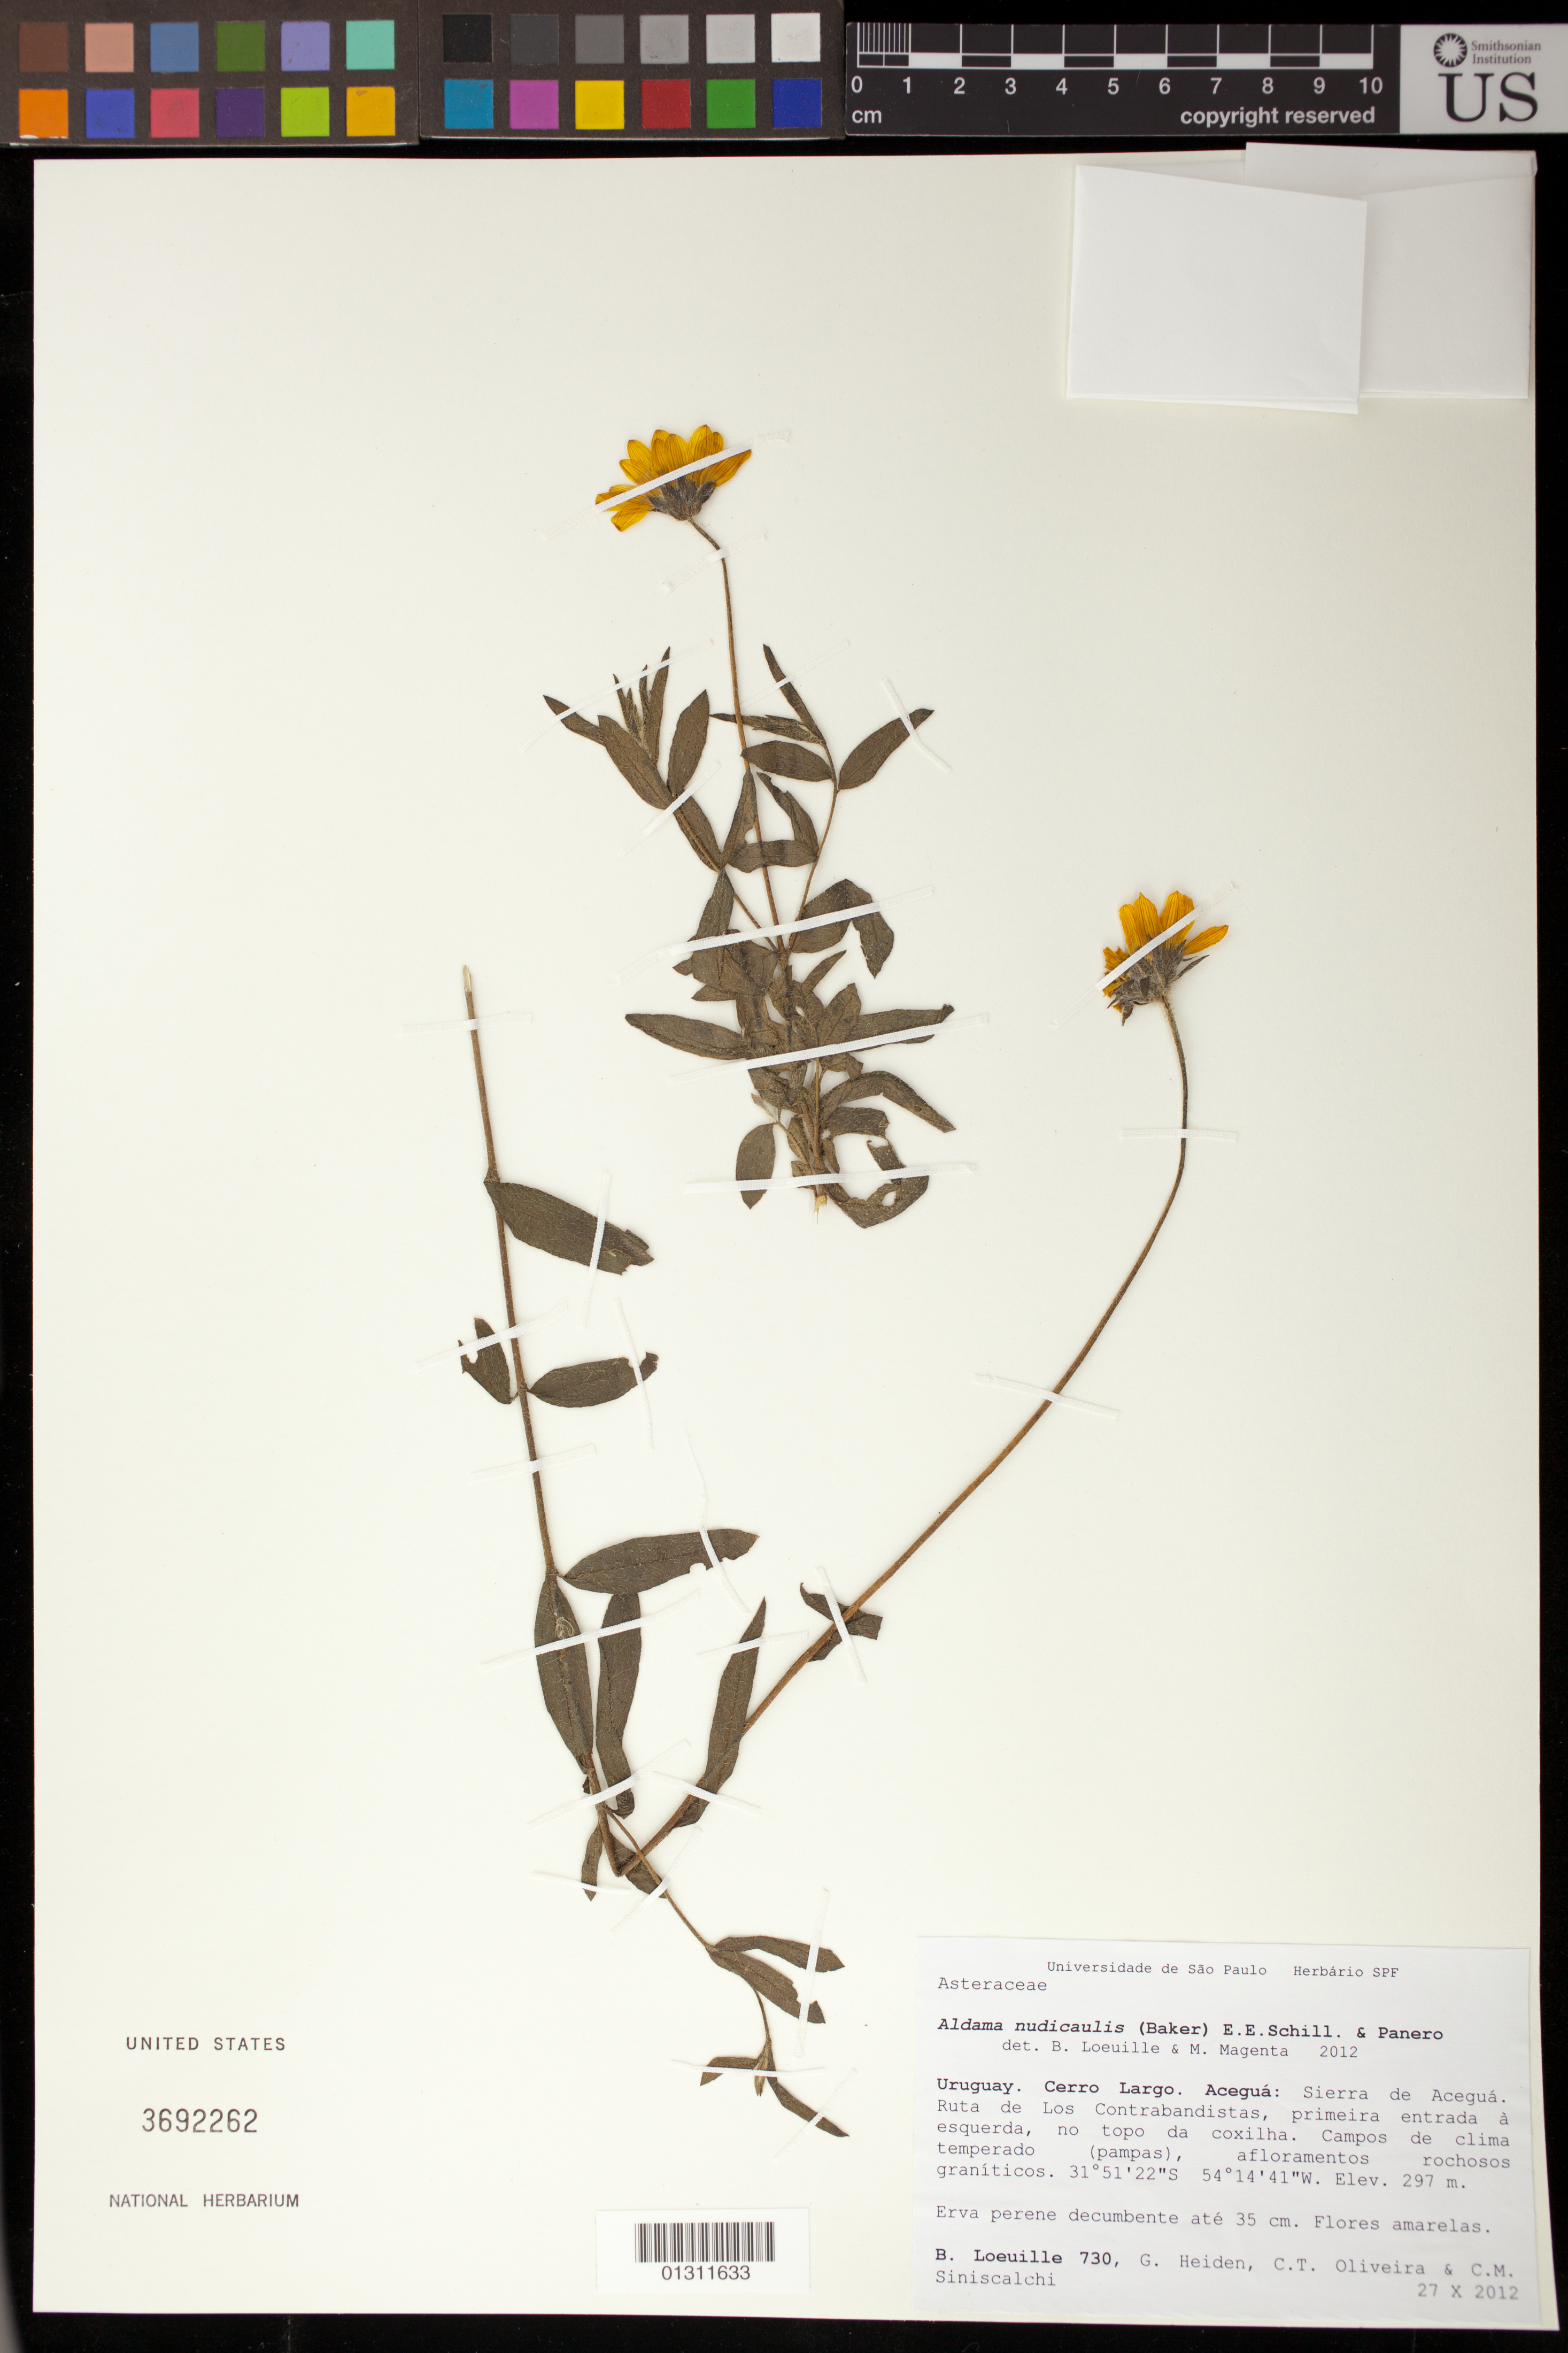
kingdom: Plantae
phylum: Tracheophyta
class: Magnoliopsida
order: Asterales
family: Asteraceae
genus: Viguiera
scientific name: Viguiera nudicaulis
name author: Baker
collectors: B. Loeuille, G. Heiden, C. T. Oliveira & C. Siniscalchi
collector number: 730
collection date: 2012-10-27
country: Brazil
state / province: Rio Grande do Sul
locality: Cerro Largo. Acegua: Siera de Acegua. Ruta de Los Contrabandistas.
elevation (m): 297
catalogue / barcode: US 3692262